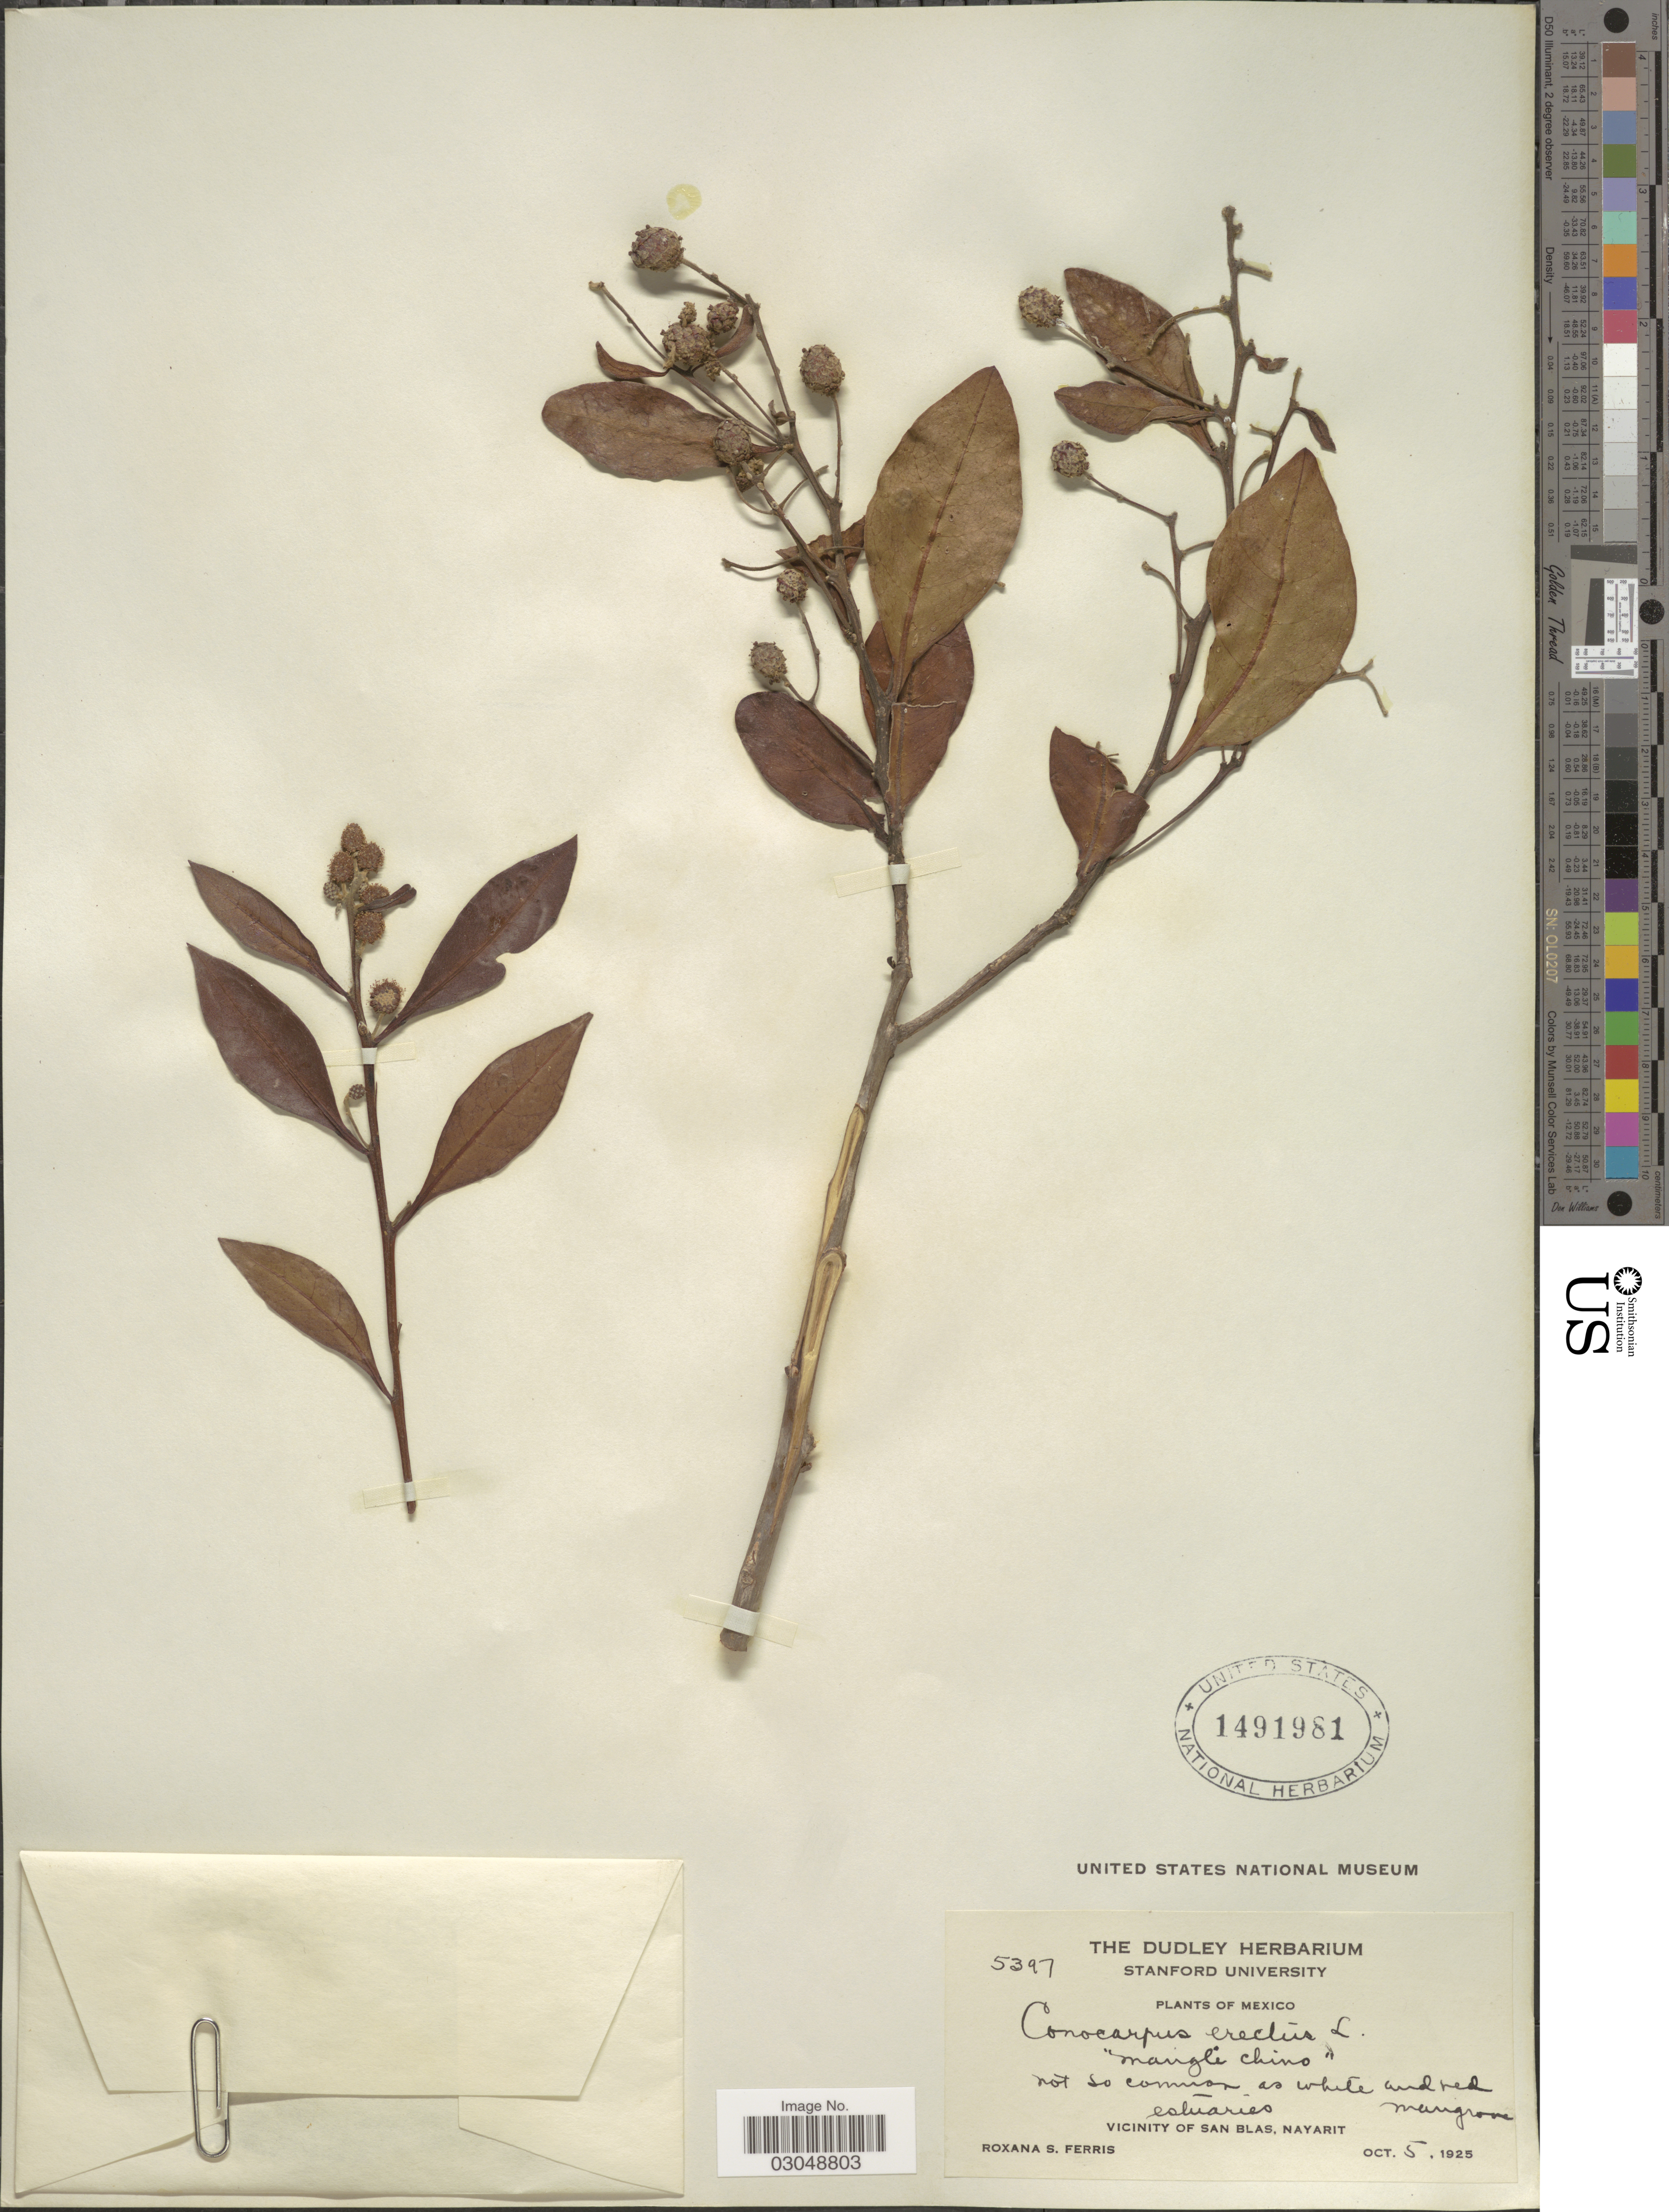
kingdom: Plantae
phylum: Tracheophyta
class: Magnoliopsida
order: Myrtales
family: Combretaceae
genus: Conocarpus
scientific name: Conocarpus erectus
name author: L.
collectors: R. S. Ferris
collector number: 5397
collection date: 1925-10-05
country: Mexico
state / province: Nayarit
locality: Vicinity of San Blas.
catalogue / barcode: US 1491981